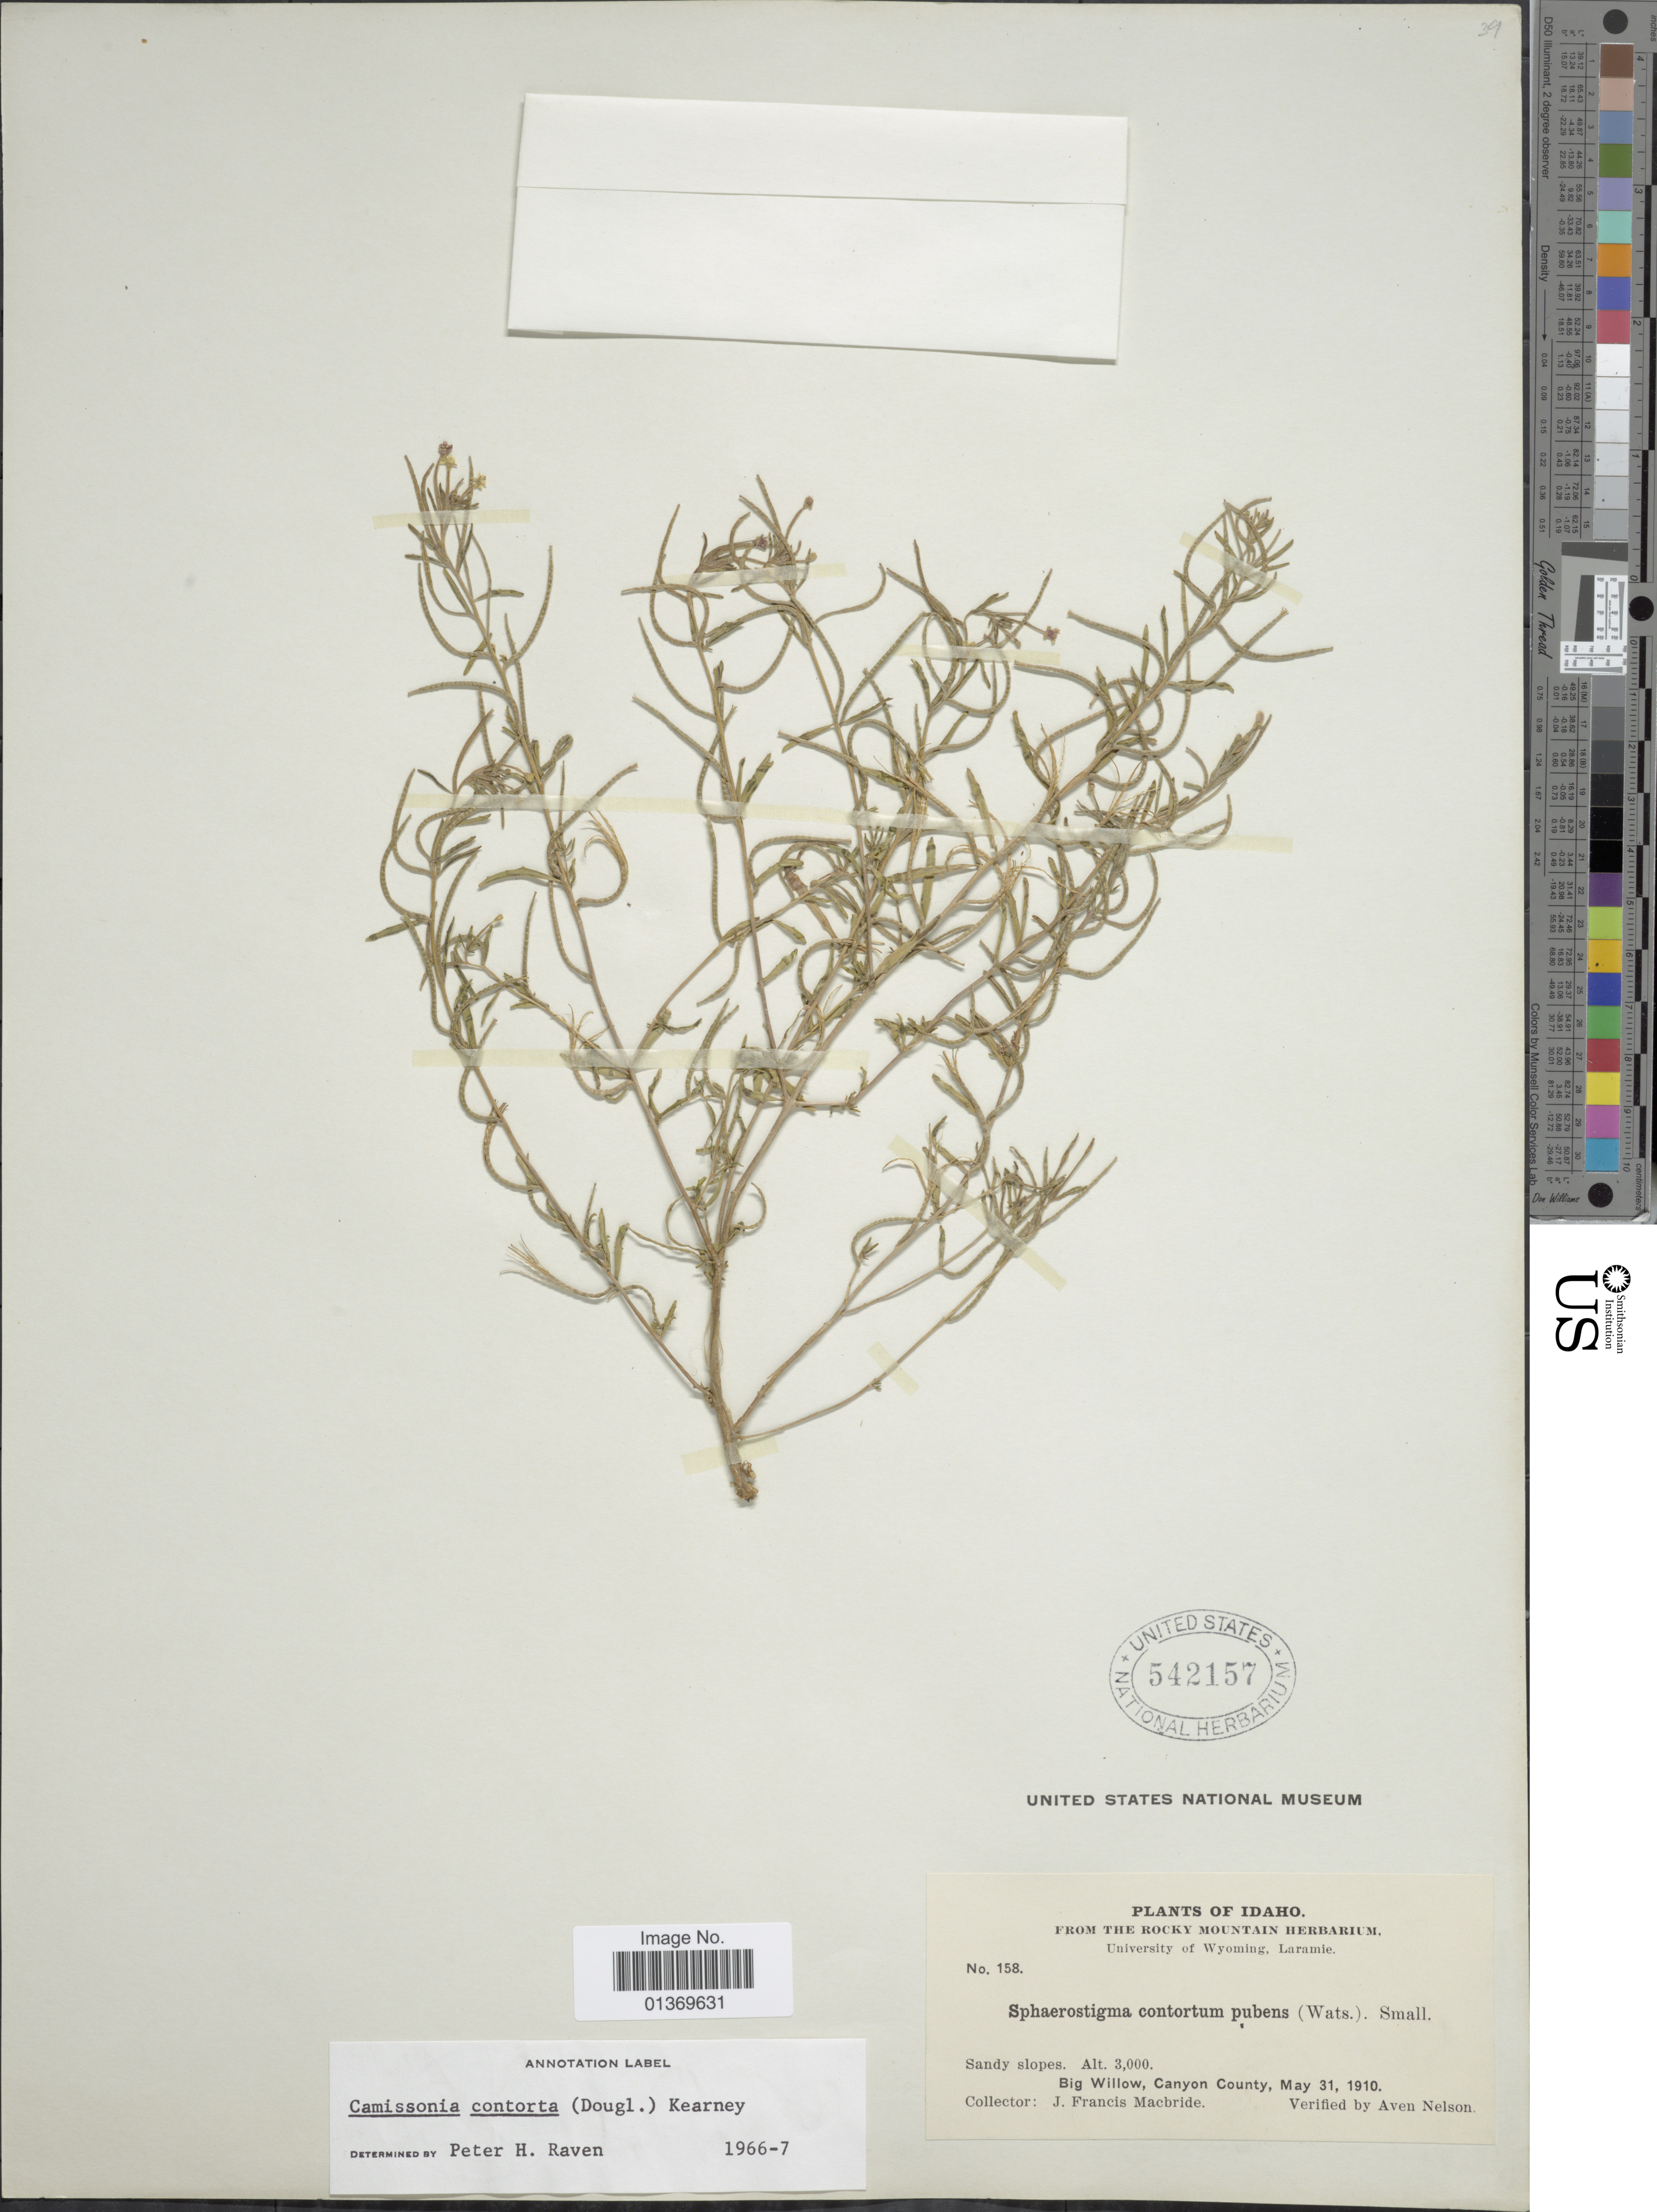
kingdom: Plantae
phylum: Tracheophyta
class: Magnoliopsida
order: Myrtales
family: Onagraceae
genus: Camissonia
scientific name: Camissonia contorta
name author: (Douglas) Kearney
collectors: J. F. Macbride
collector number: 158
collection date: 1910-05-31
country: United States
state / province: Idaho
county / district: Canyon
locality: Big Willow, Canyon County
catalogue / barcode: US 542157